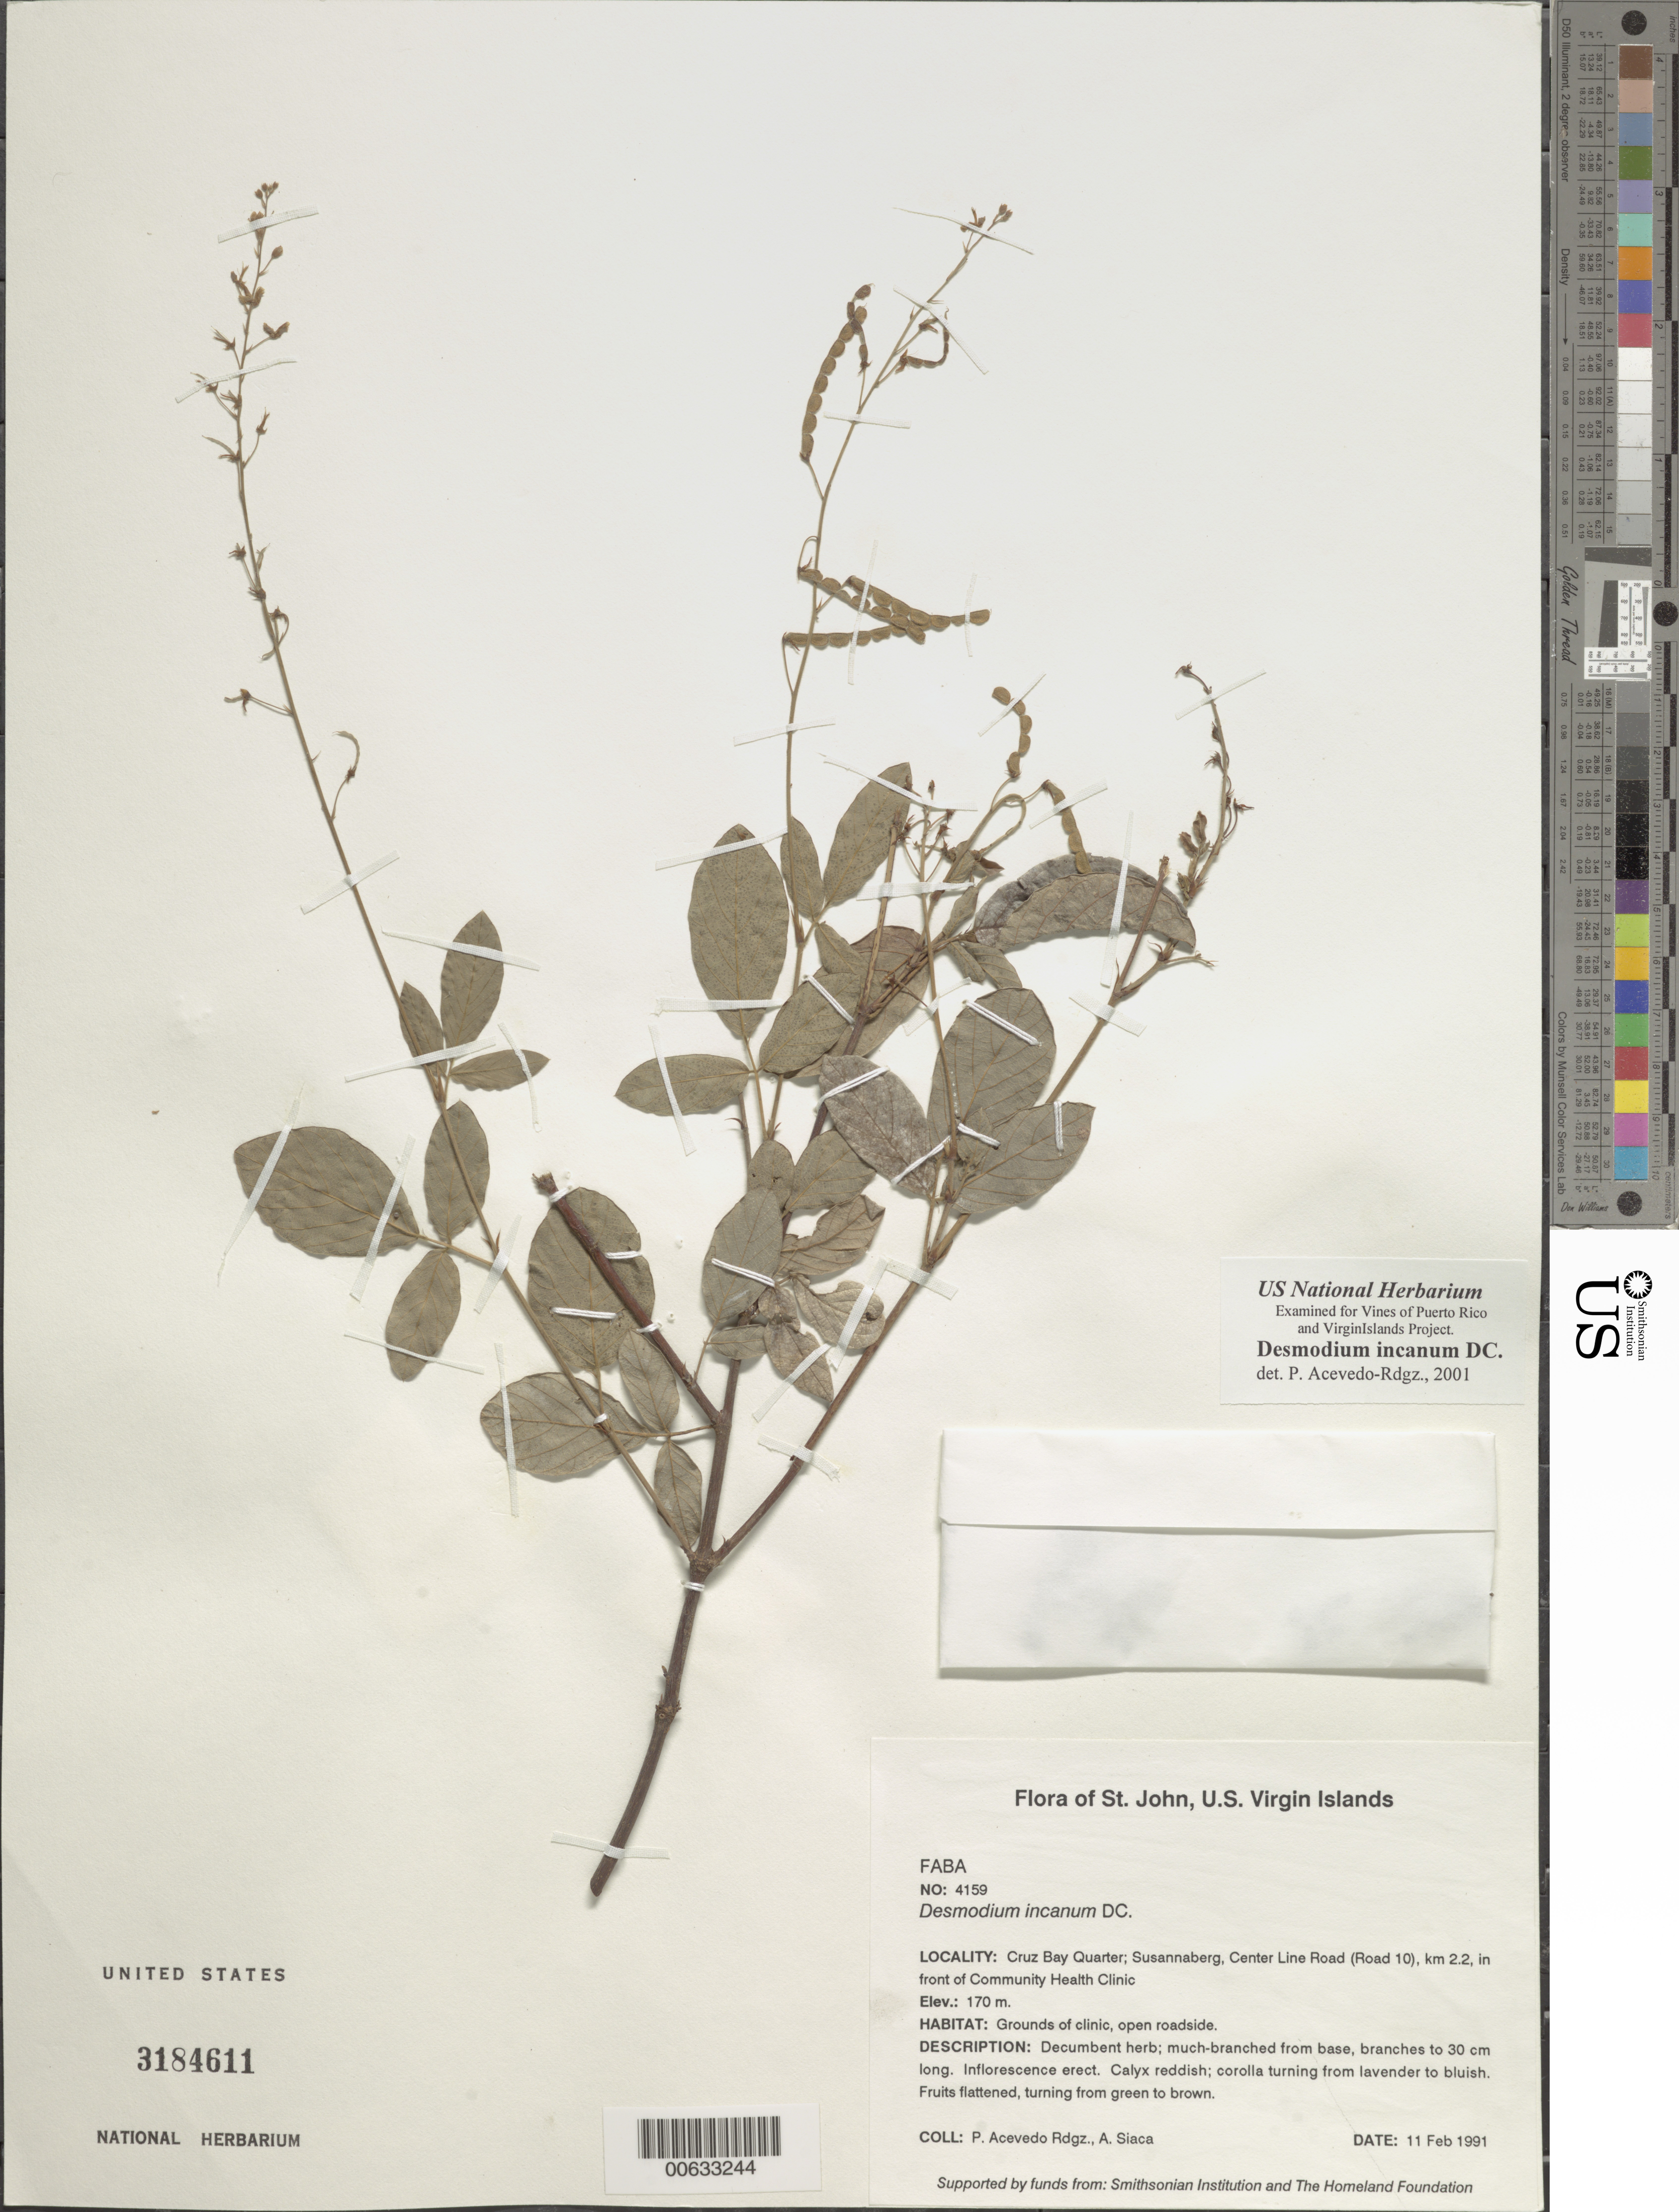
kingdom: Plantae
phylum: Tracheophyta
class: Magnoliopsida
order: Fabales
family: Fabaceae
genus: Desmodium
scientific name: Desmodium incanum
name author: (Sw.) DC.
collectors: P. Acevedo-Rodr. & A. Siaca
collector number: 4159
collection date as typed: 11 Feb 1991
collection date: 1991-02-11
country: U.S. Virgin Islands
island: St. John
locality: Cruz Bay Quarter; Susannaberg, Center Line Road (Road 10), km 2.2, in front of Community Health Clinic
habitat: Grounds of clinic, open roadside.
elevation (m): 170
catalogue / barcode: US 3184611